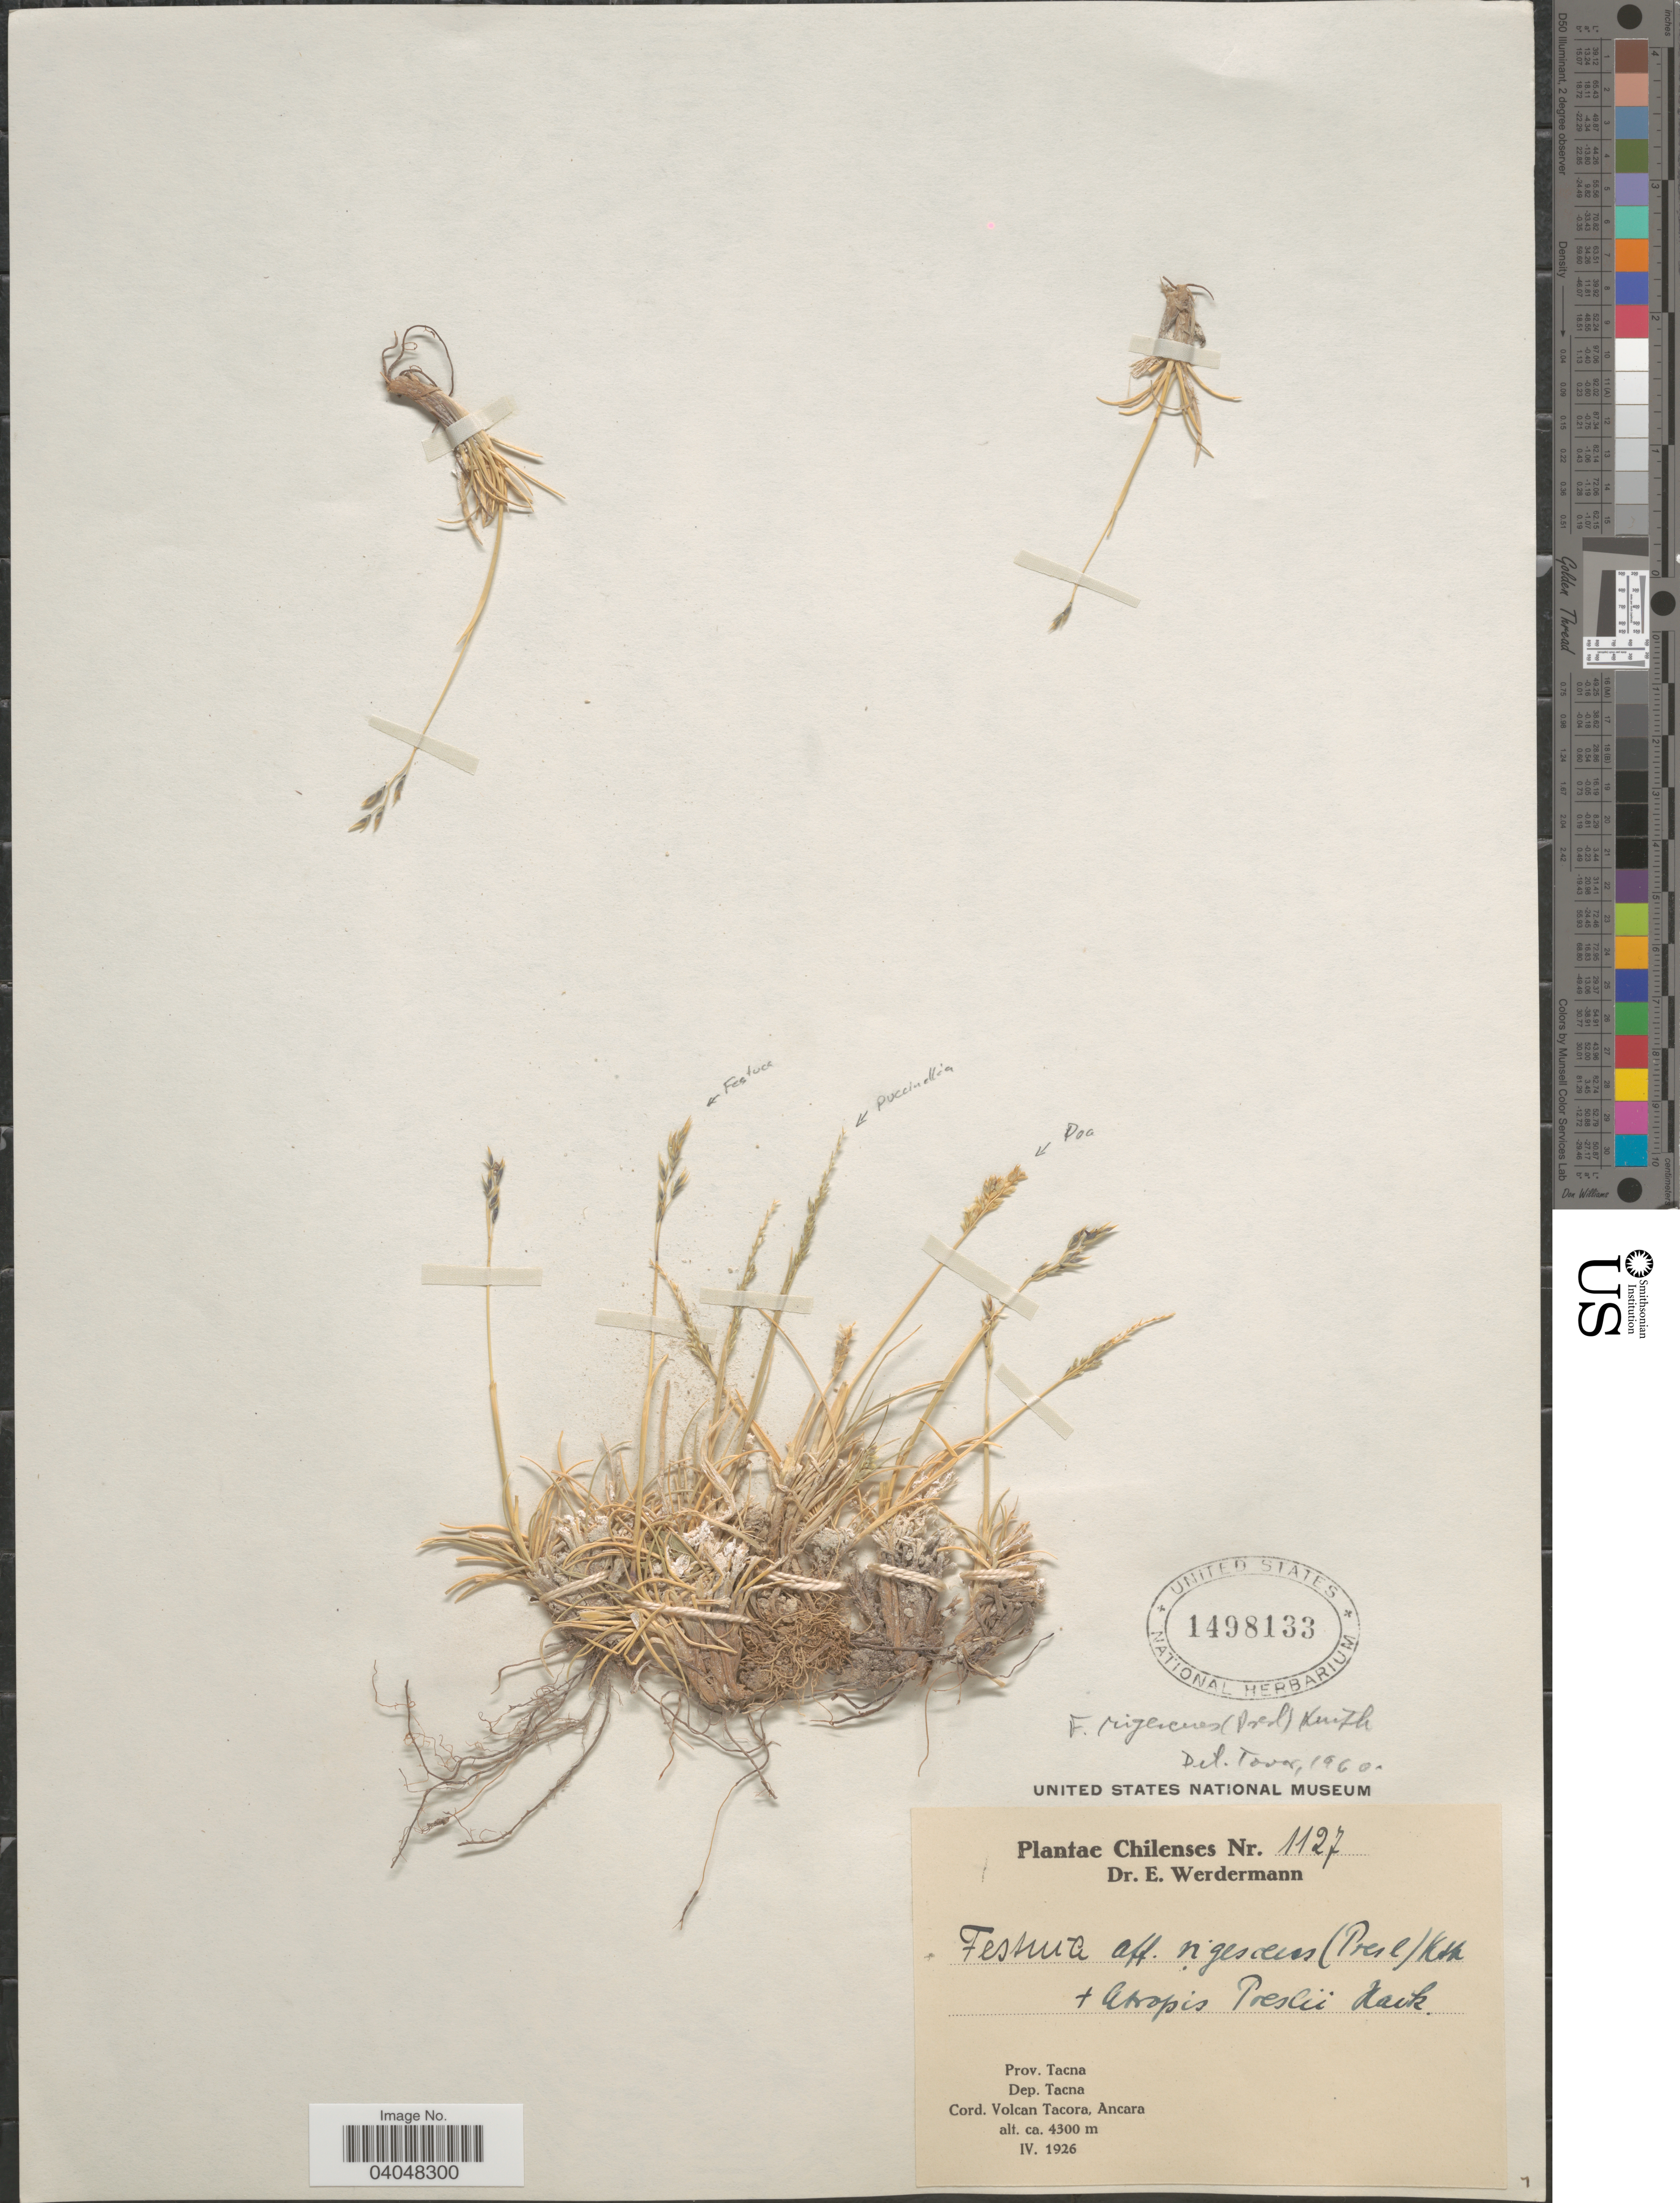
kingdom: Plantae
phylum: Tracheophyta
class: Liliopsida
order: Poales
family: Poaceae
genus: Festuca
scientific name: Festuca rigescens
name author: (J. Presl) Kunth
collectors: E. Werdermann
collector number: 1127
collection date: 1926-04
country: Chile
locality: Prov. Tacna. Dep. Tacna. Cord. Volcan Tacora, Ancara.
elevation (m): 4300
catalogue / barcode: US 1498133